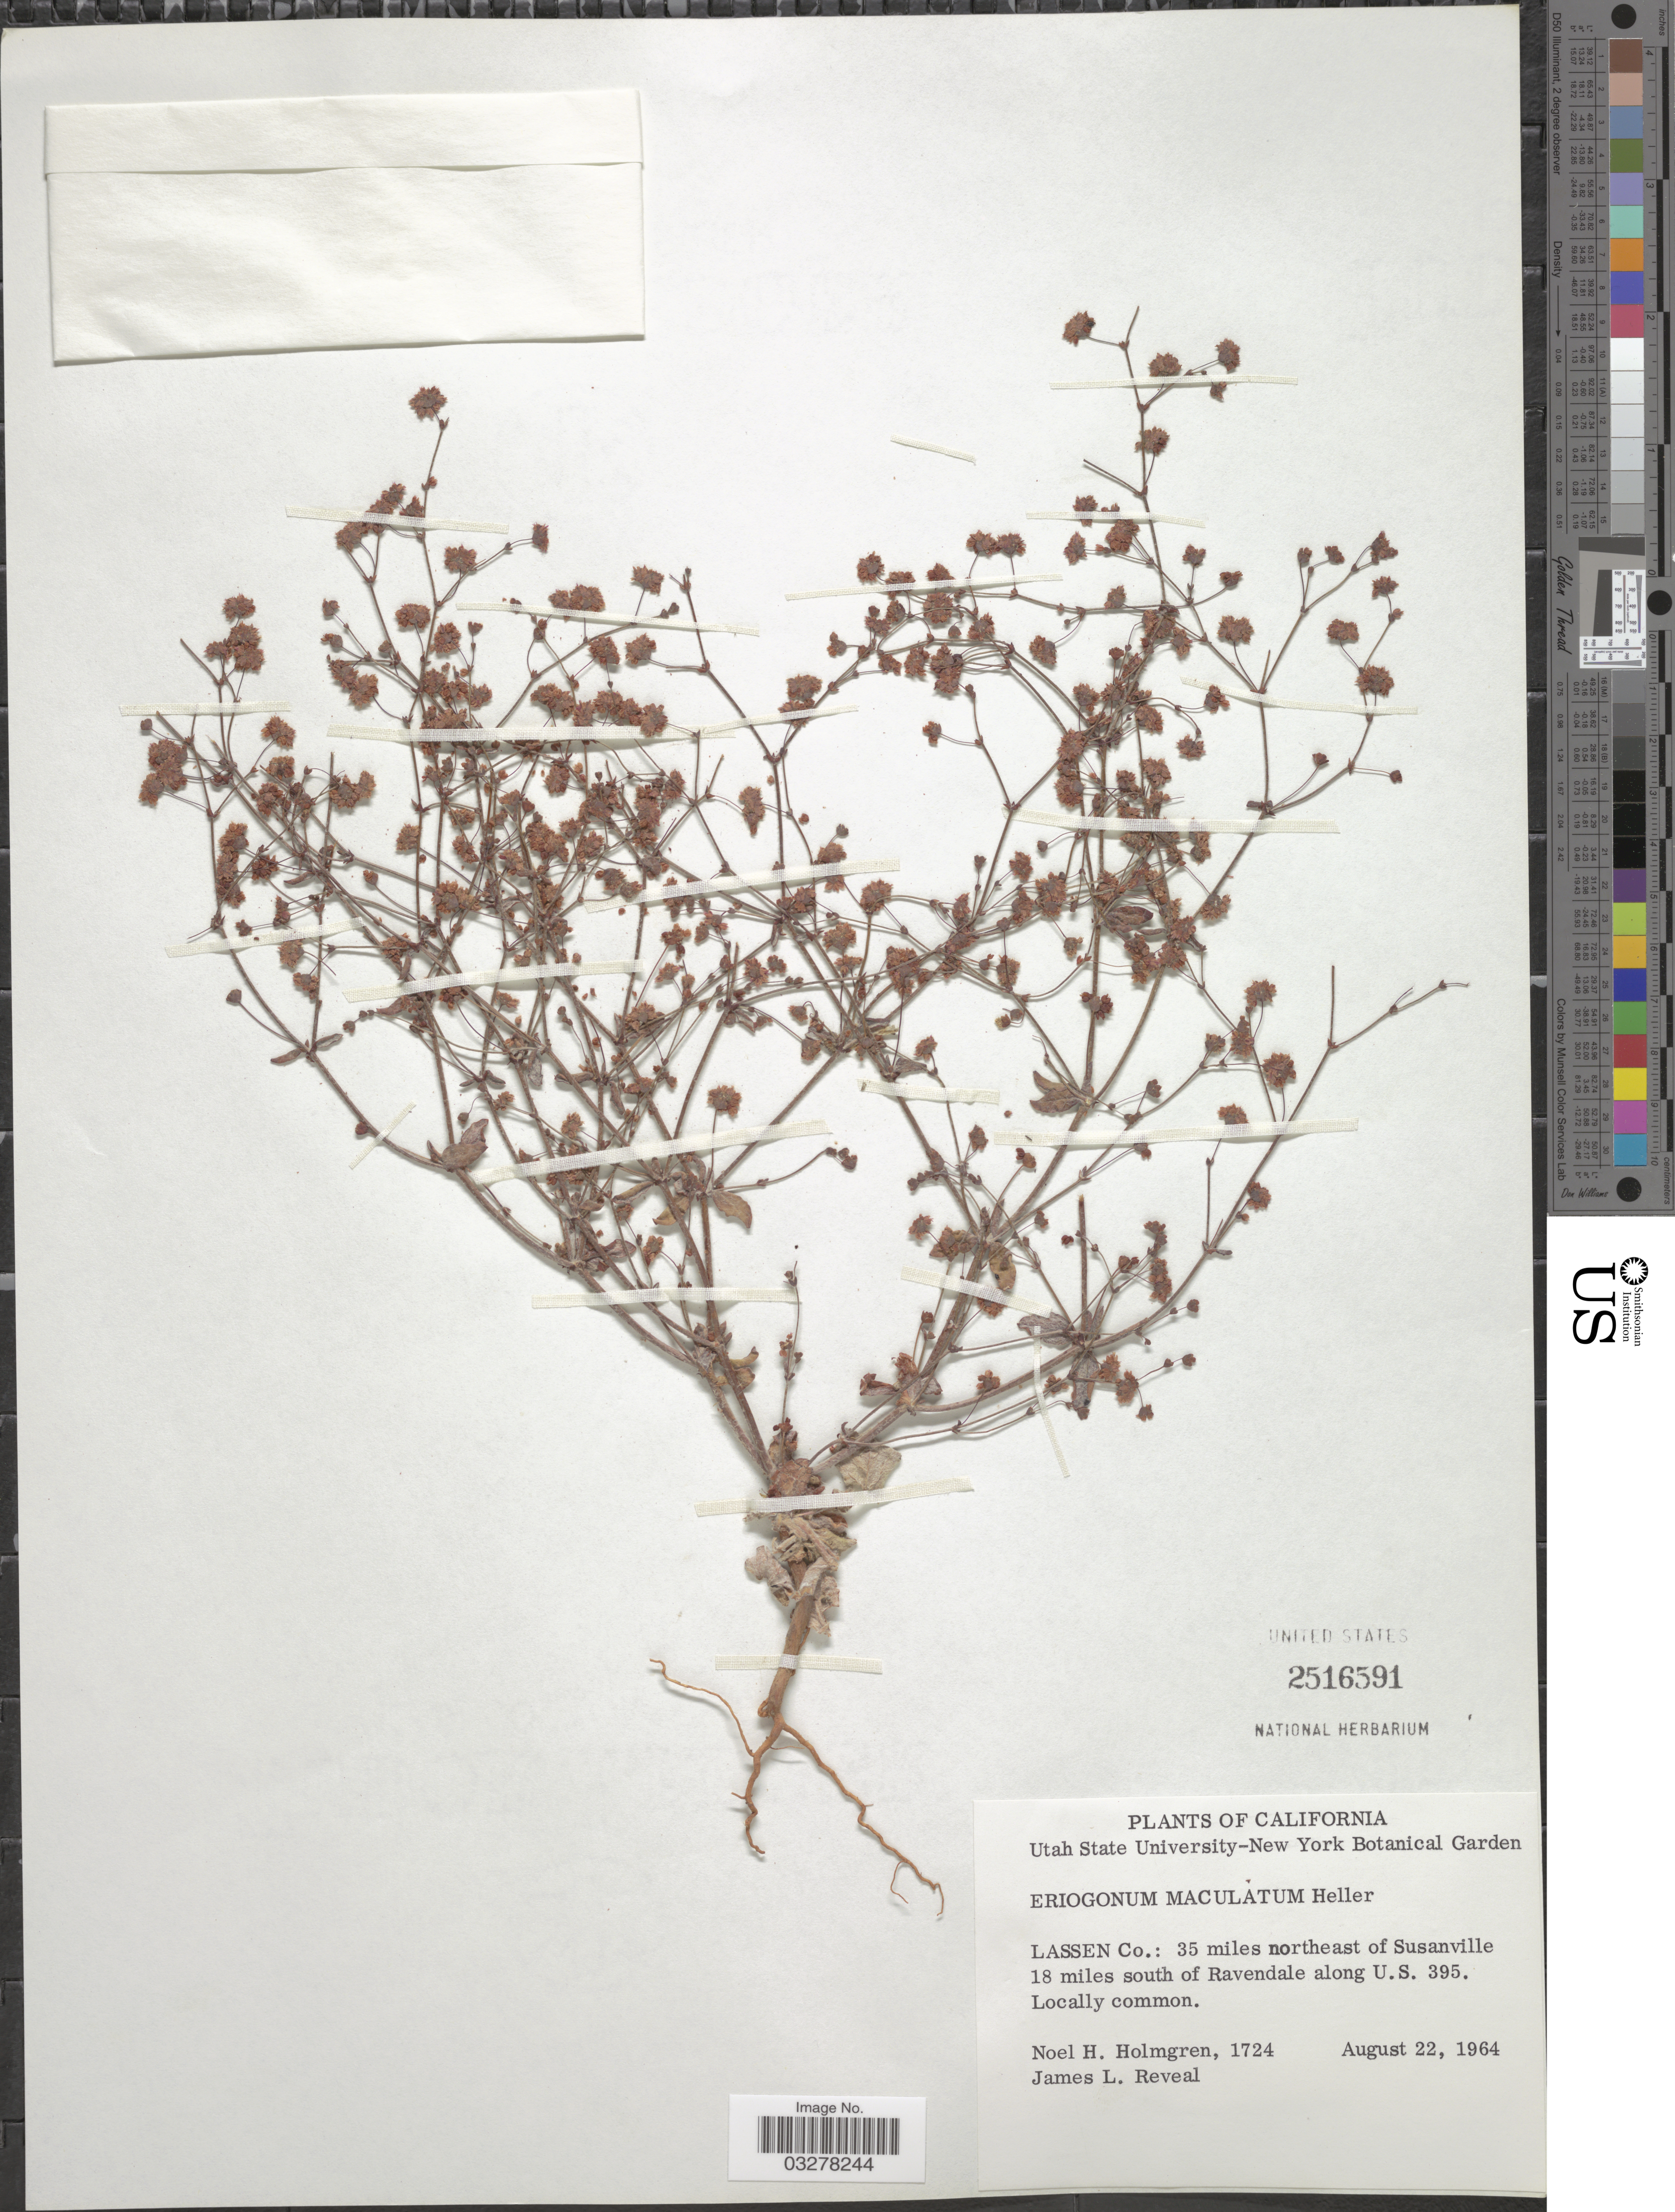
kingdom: Plantae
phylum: Tracheophyta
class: Magnoliopsida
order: Caryophyllales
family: Polygonaceae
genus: Eriogonum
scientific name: Eriogonum maculatum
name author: A. Heller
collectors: N. H. Holmgren & J. L. Reveal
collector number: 1724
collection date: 1964-08-22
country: United States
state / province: California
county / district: Lassen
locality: Lassen Co.: 35 miles northeast of Susanville 18 miles south of Ravendale along U.S. 395.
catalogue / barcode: US 2516591